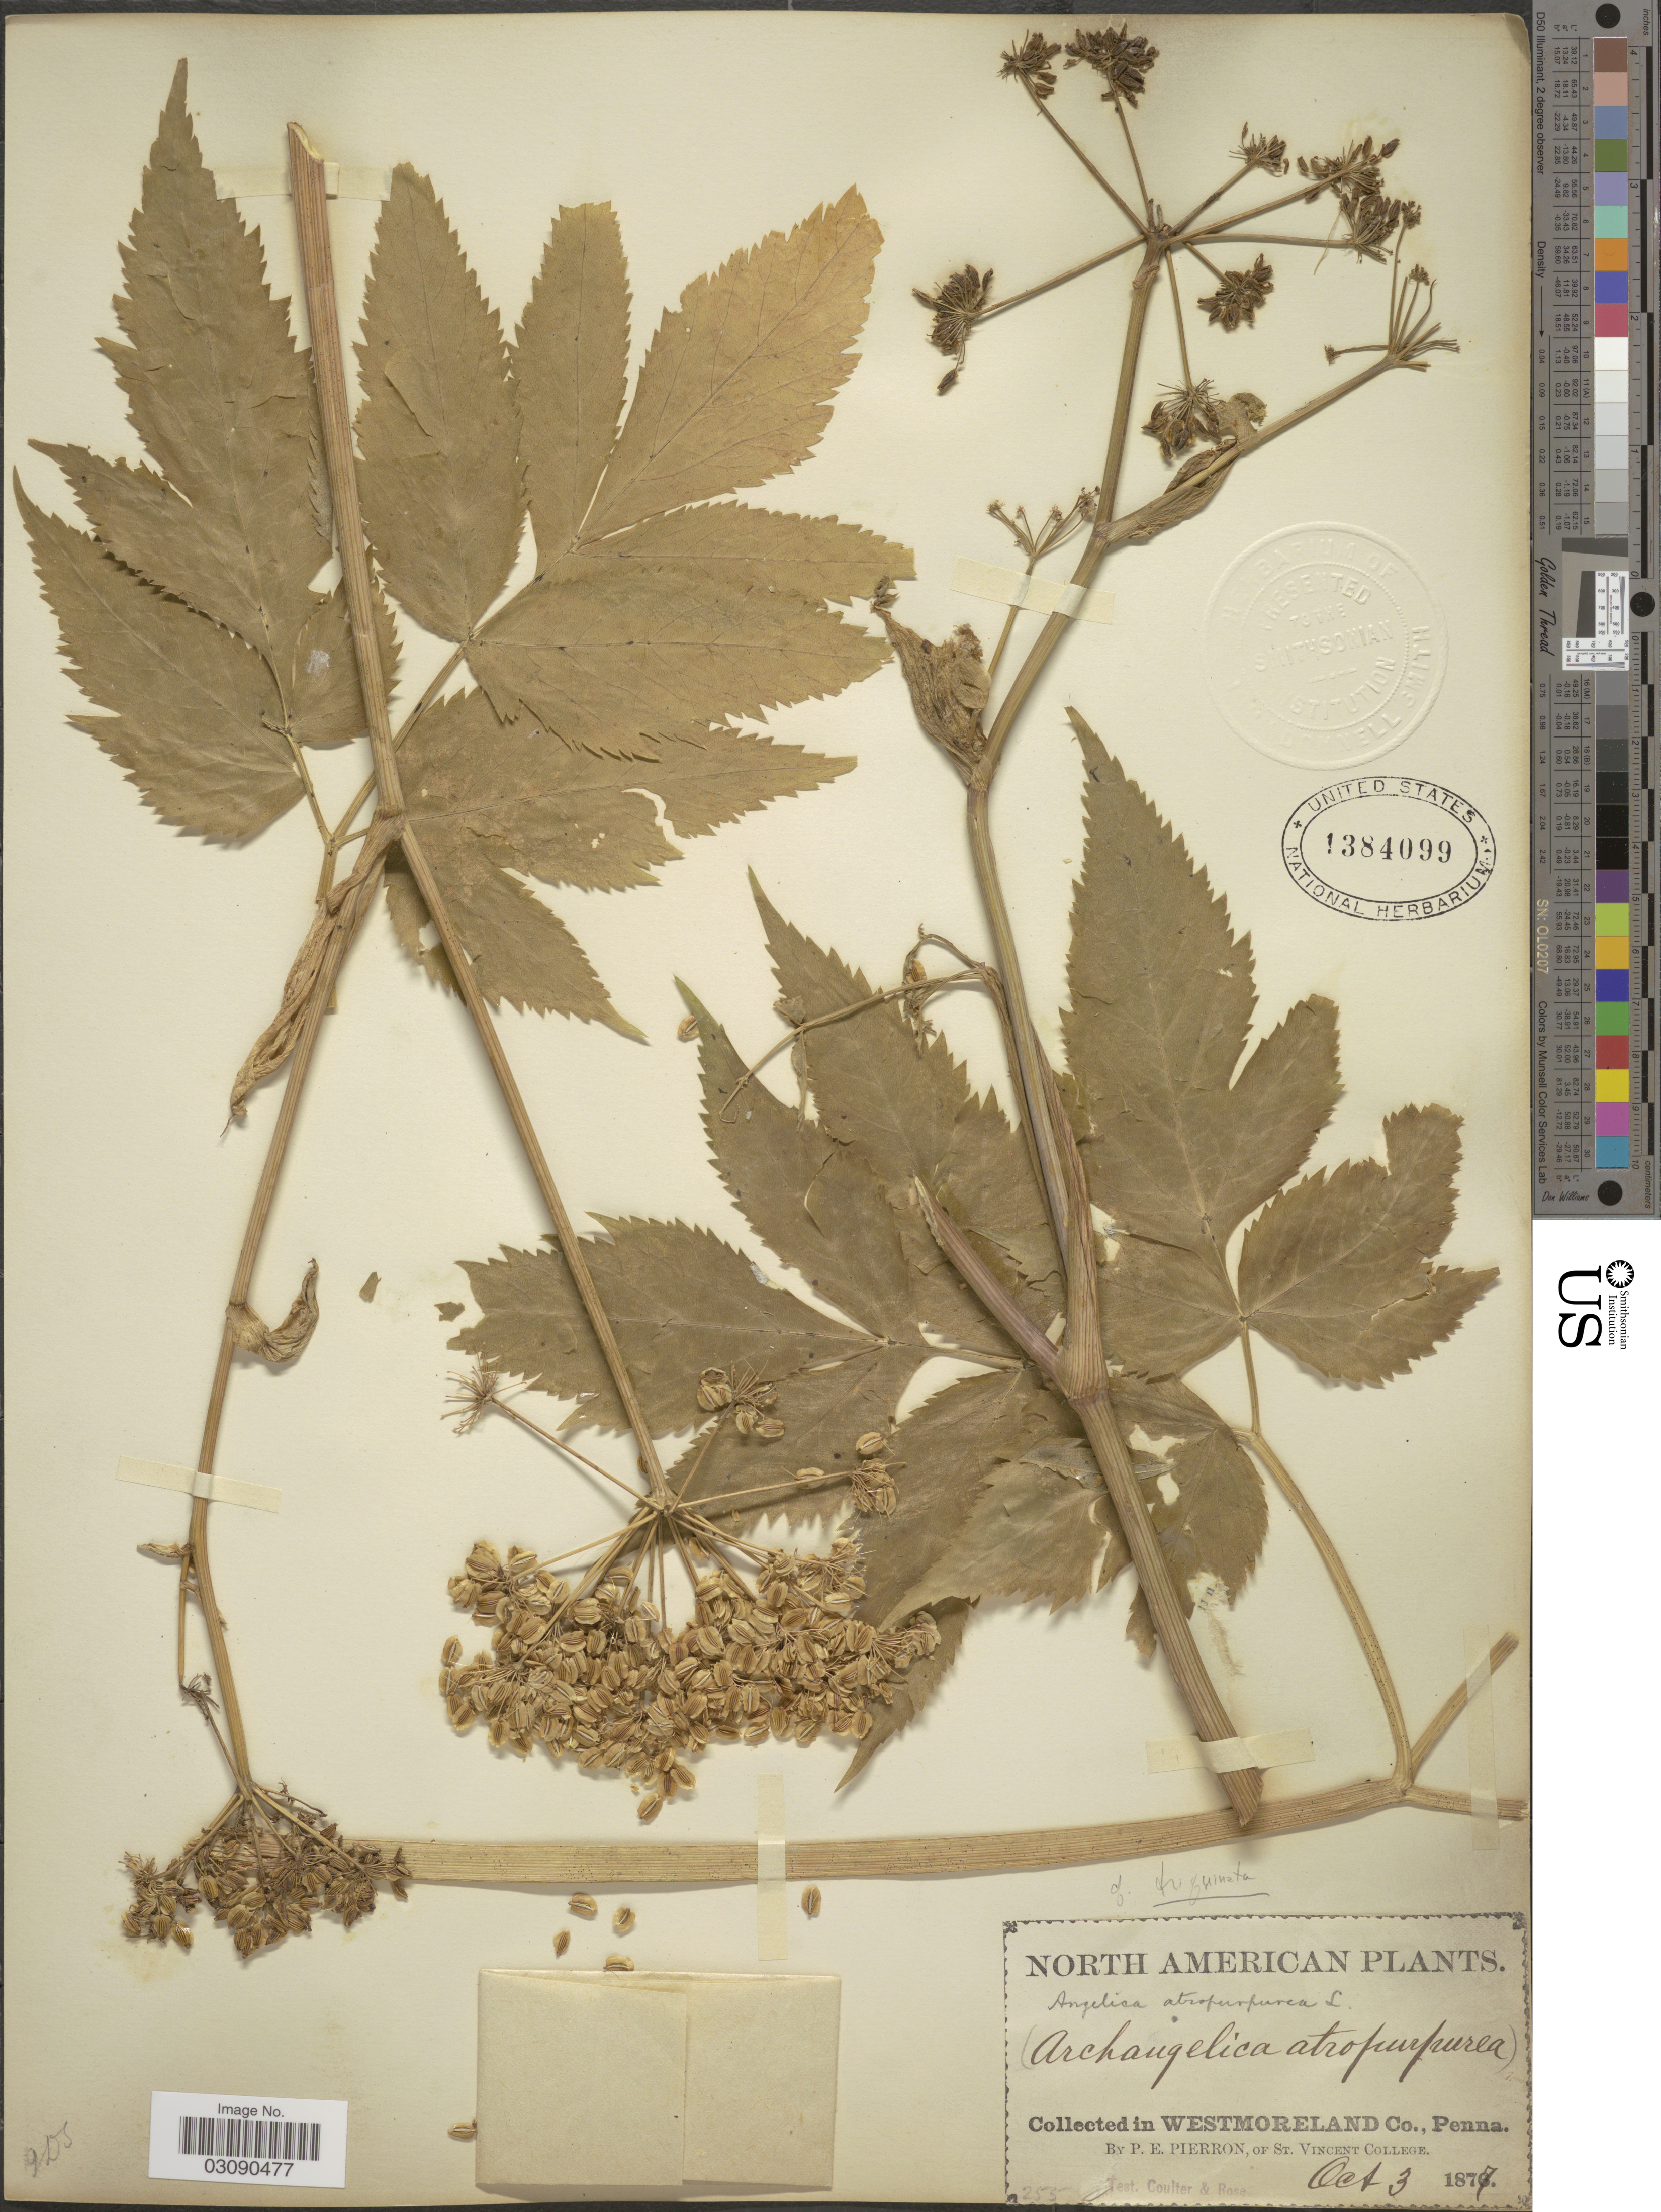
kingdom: Plantae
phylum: Tracheophyta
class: Magnoliopsida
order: Apiales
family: Apiaceae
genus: Angelica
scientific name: Angelica triquinata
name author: Michx.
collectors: P. Pierron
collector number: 255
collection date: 1877-10-03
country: United States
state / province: Pennsylvania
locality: Westmoreland Co.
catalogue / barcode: US 1384099